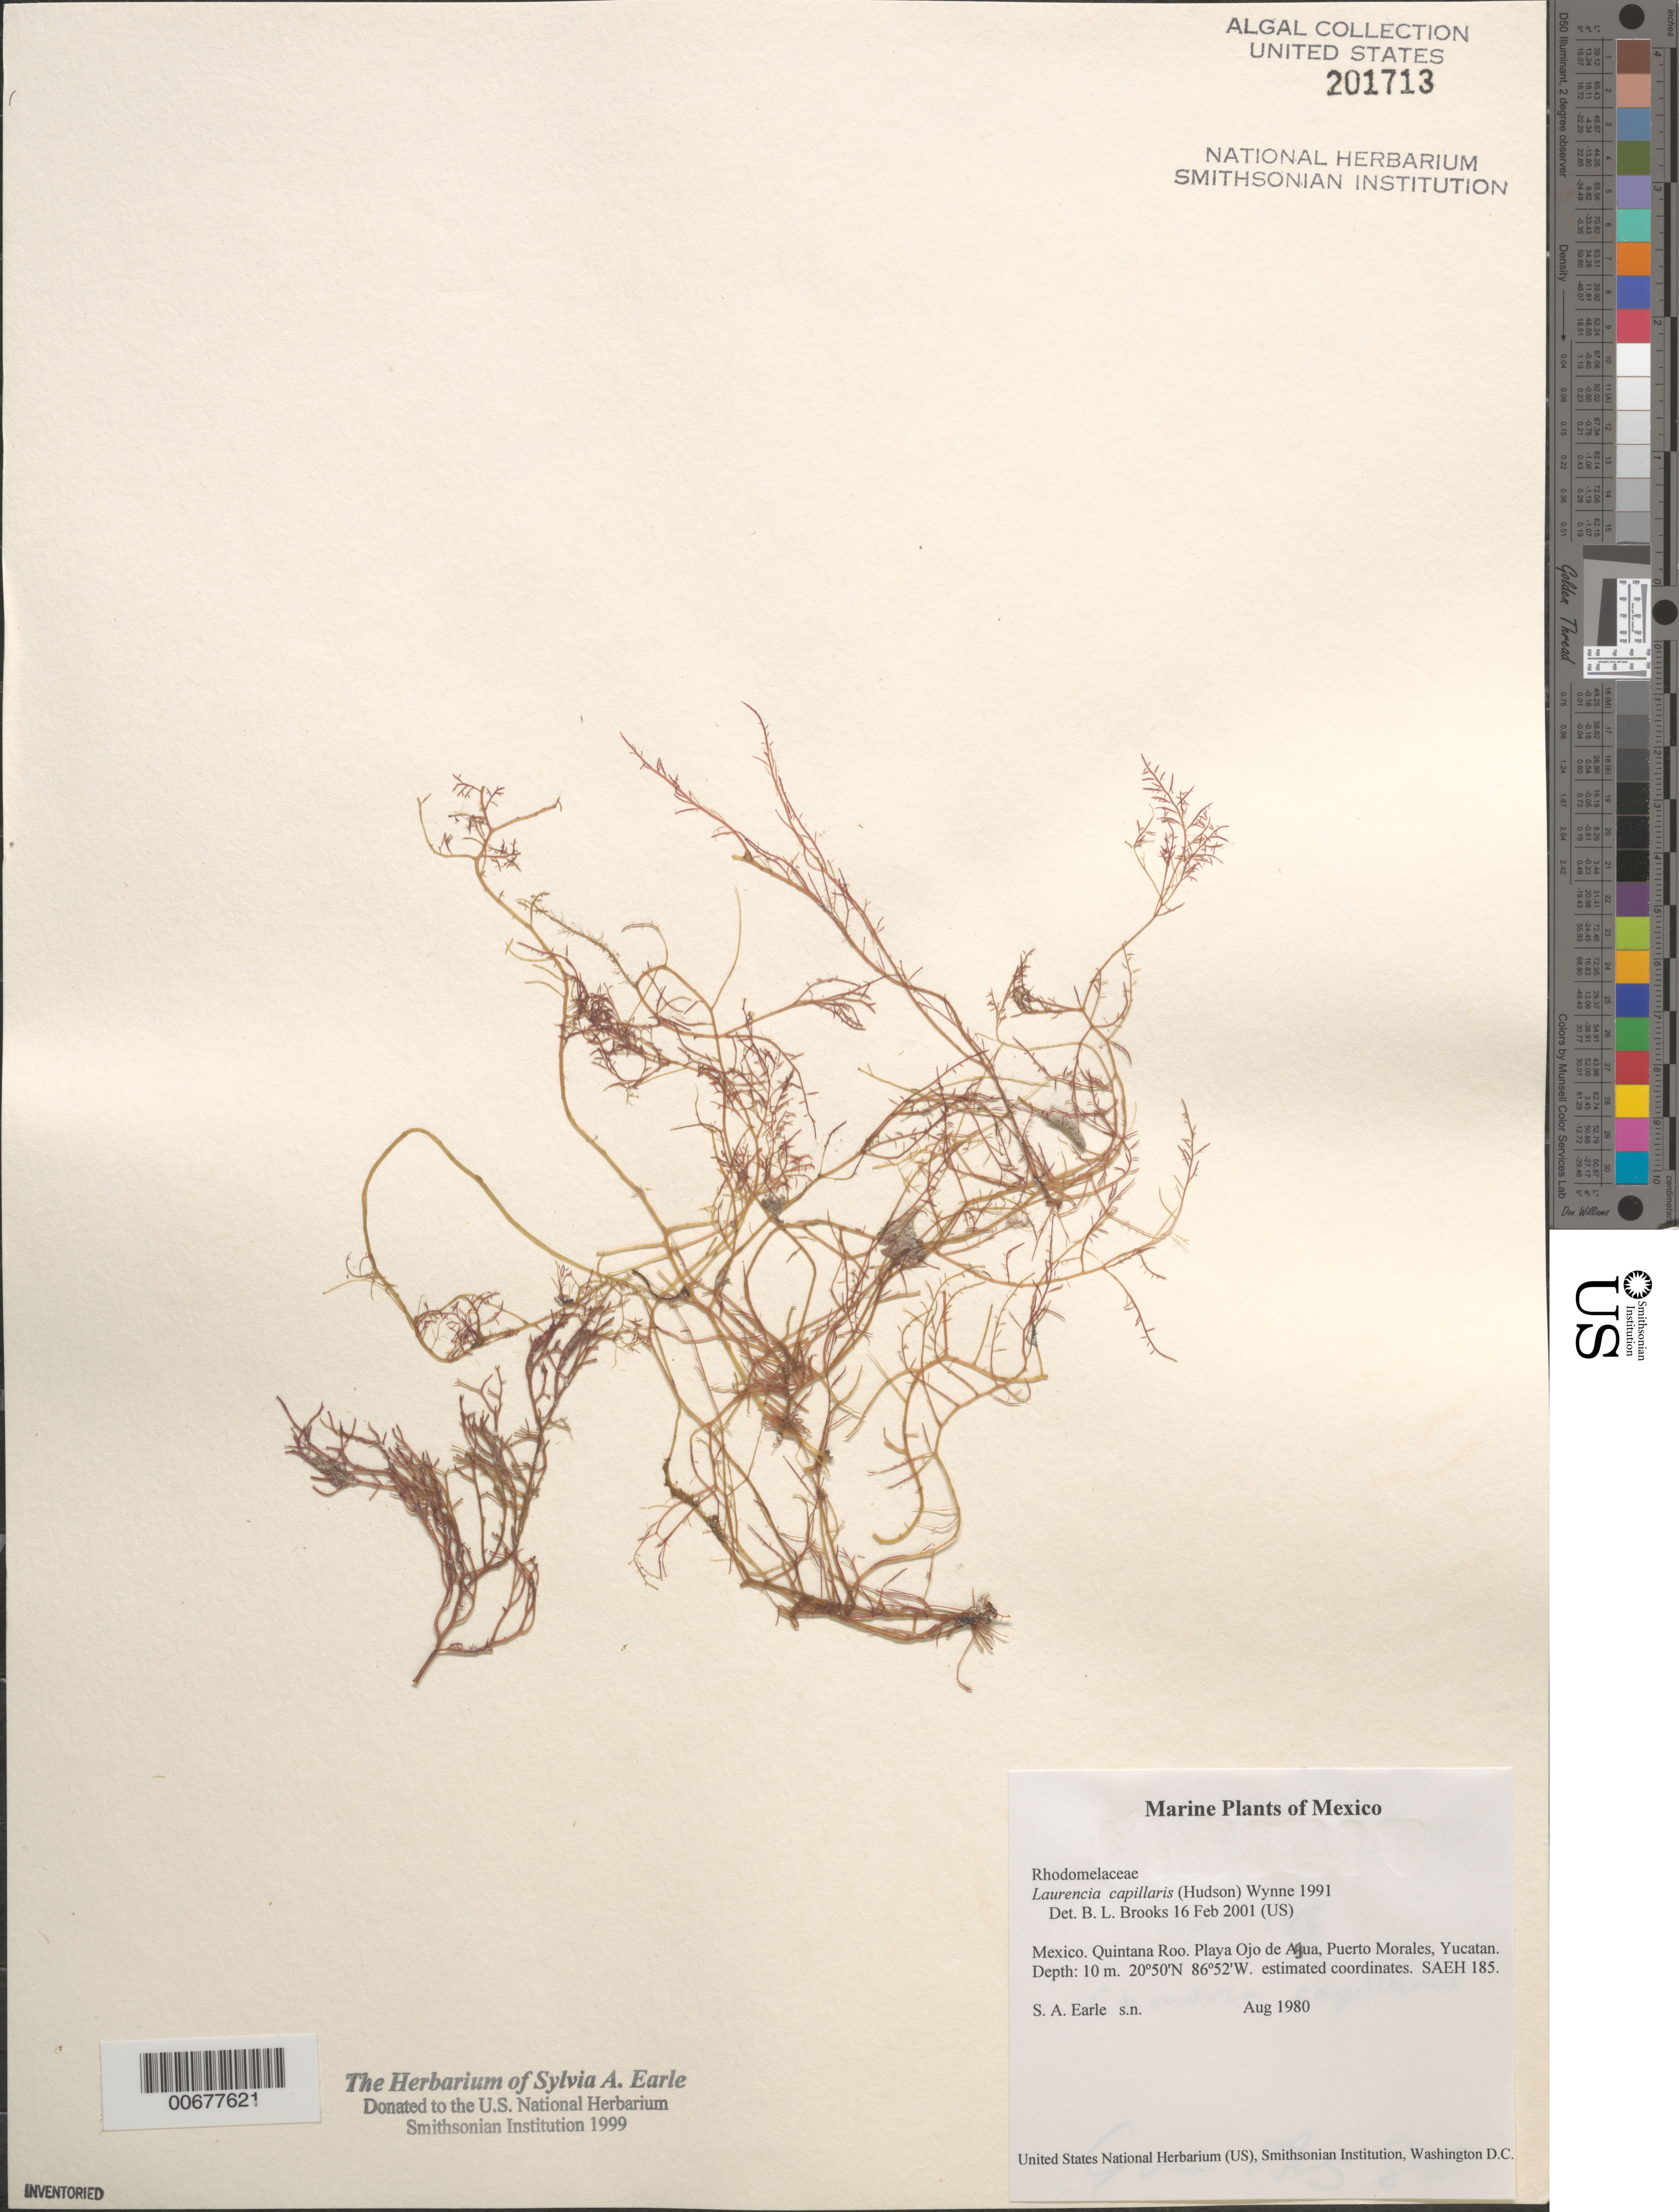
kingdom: Plantae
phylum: Rhodophyta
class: Florideophyceae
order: Ceramiales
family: Rhodomelaceae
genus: Laurencia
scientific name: Laurencia capillaris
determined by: Brooks, B. L., (BOT), Smithsonian Institution - National Museum of Natural History (UNITED STATES)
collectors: S. A. Earle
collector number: SAEH 185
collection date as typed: Aug 1980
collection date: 1980-08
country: Mexico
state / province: Quintana Roo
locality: Playa Ojo de Agua, Puerto Morales, Yucatan Peninsula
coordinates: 20 50' N, 86 52' W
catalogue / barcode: US 201713